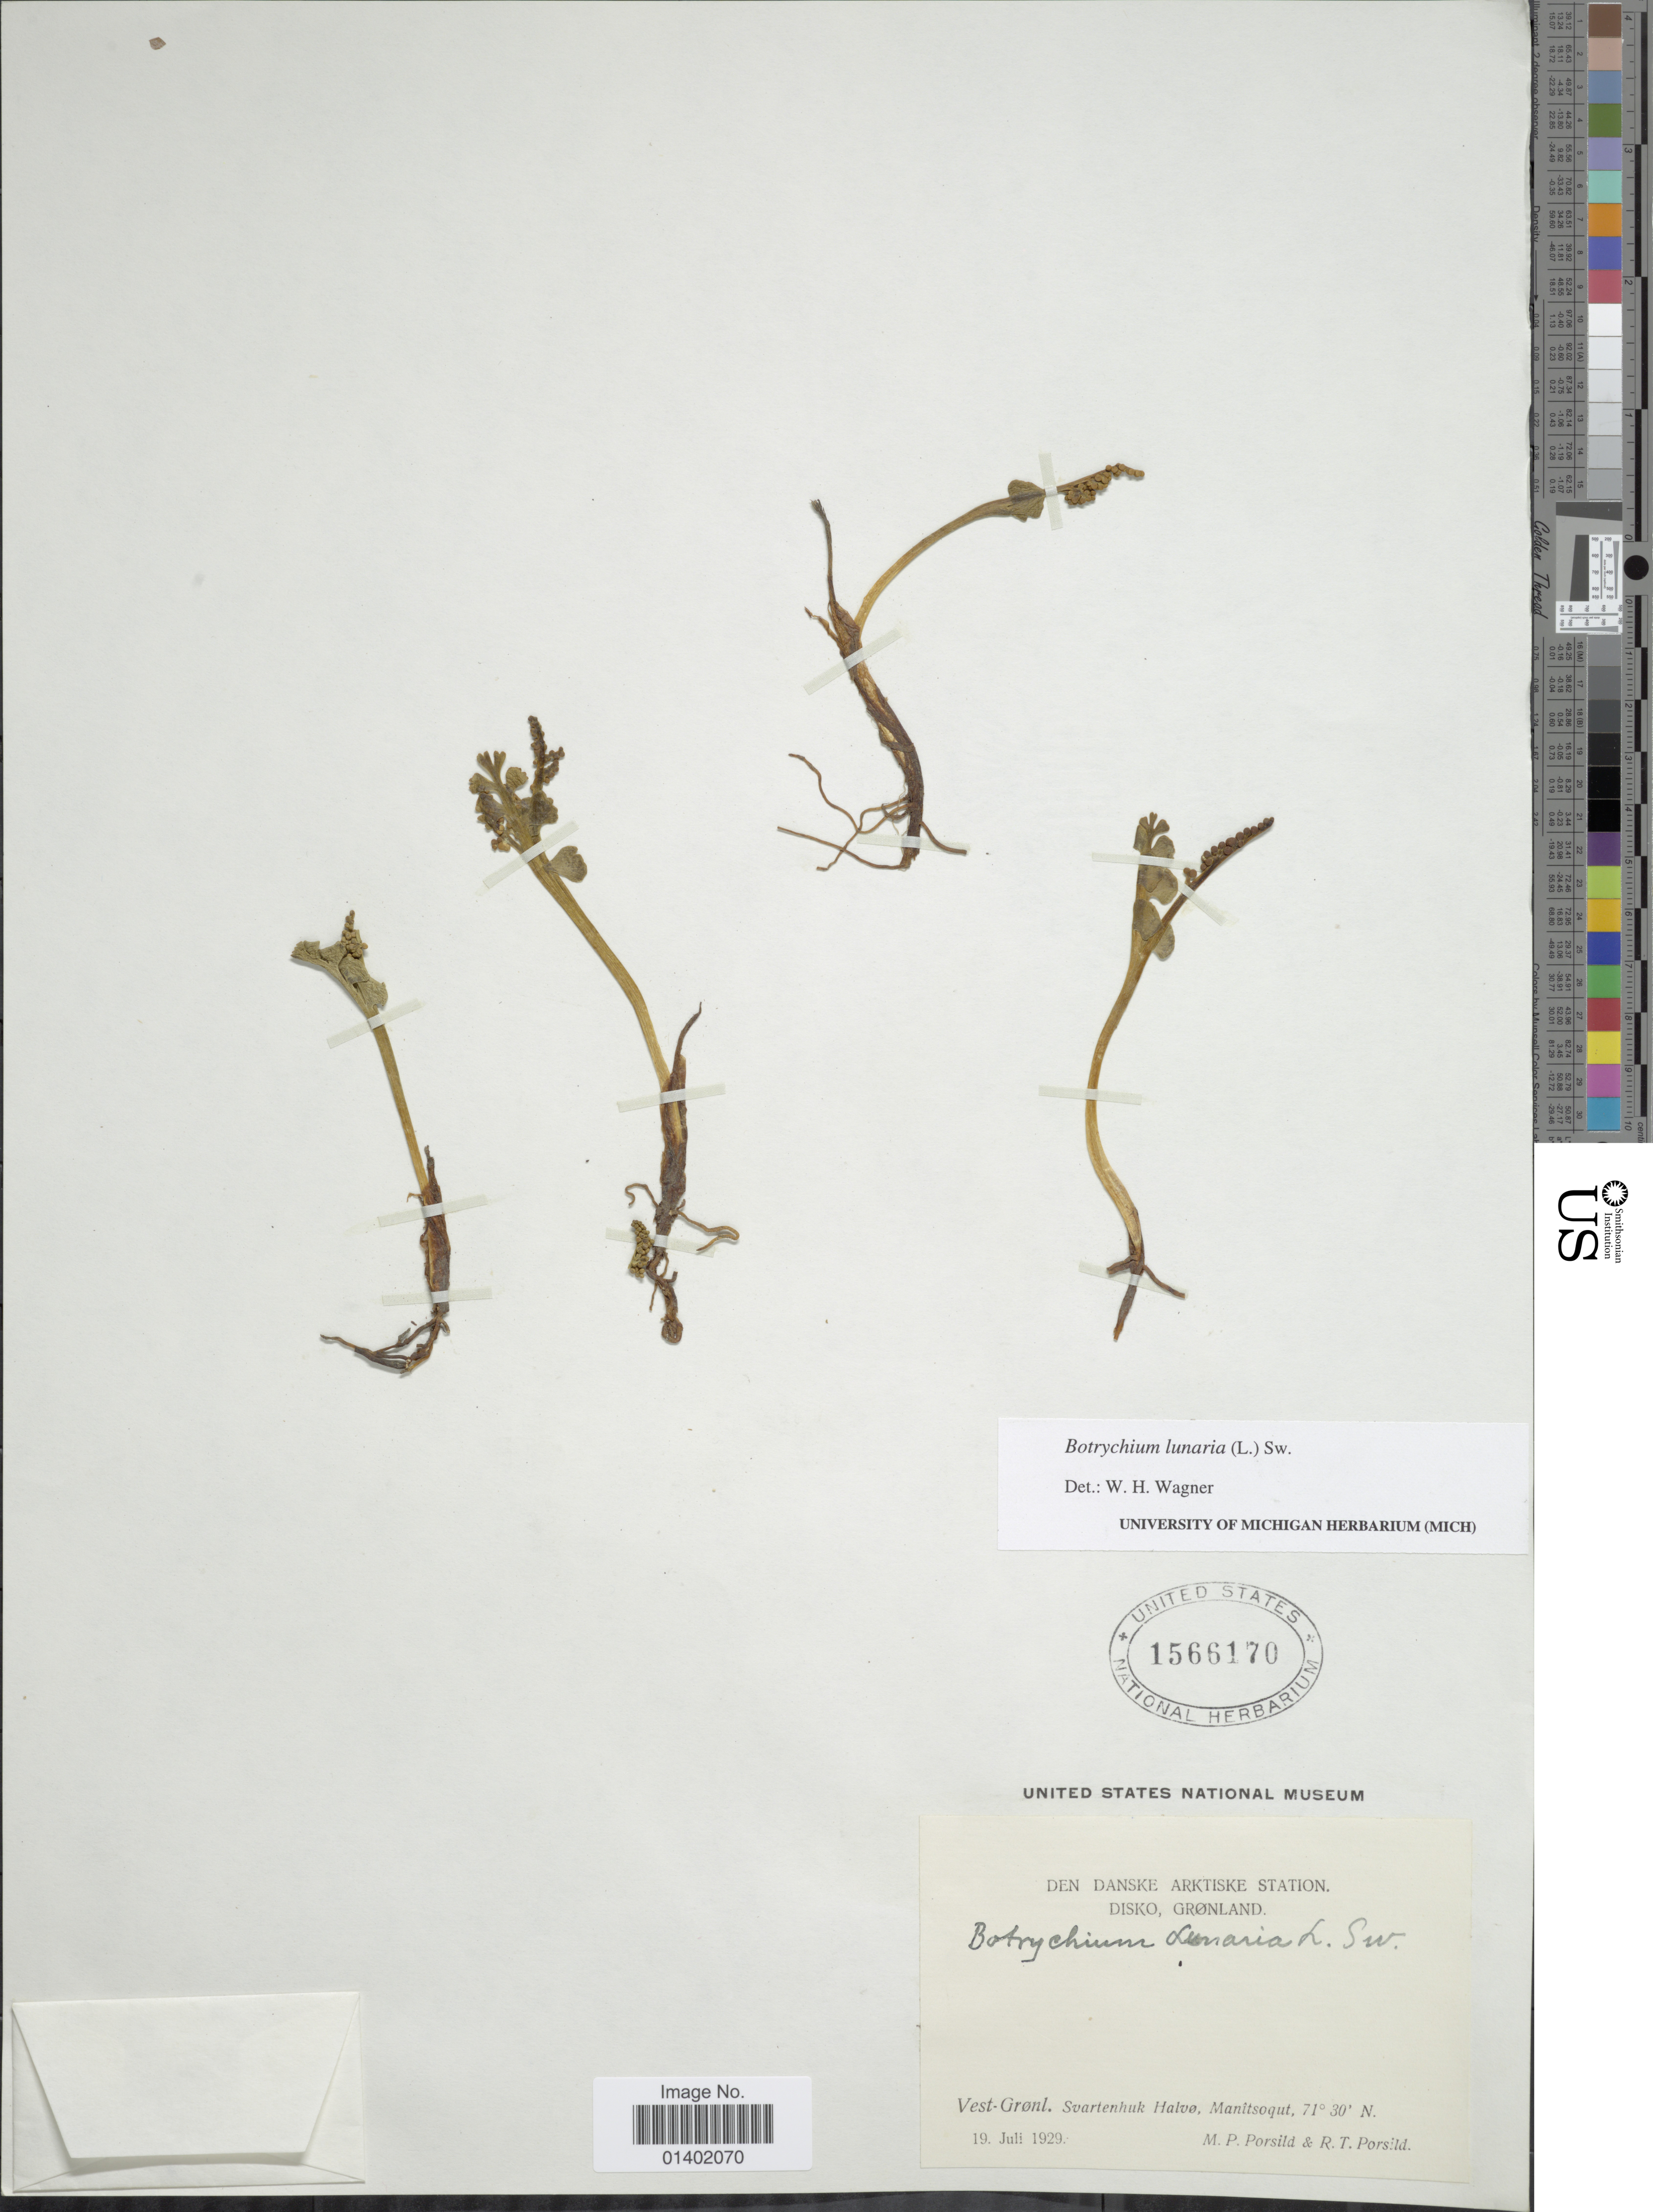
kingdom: Plantae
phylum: Tracheophyta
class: Polypodiopsida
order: Ophioglossales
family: Ophioglossaceae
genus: Botrychium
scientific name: Botrychium lunaria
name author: (L.) Sw.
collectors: M. P. Porsild & R. T. Porsild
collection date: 1929-07-19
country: Greenland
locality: Vest-Gronl. Svartenhuk Halvo, Manitsoqut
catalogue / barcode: US 1566170